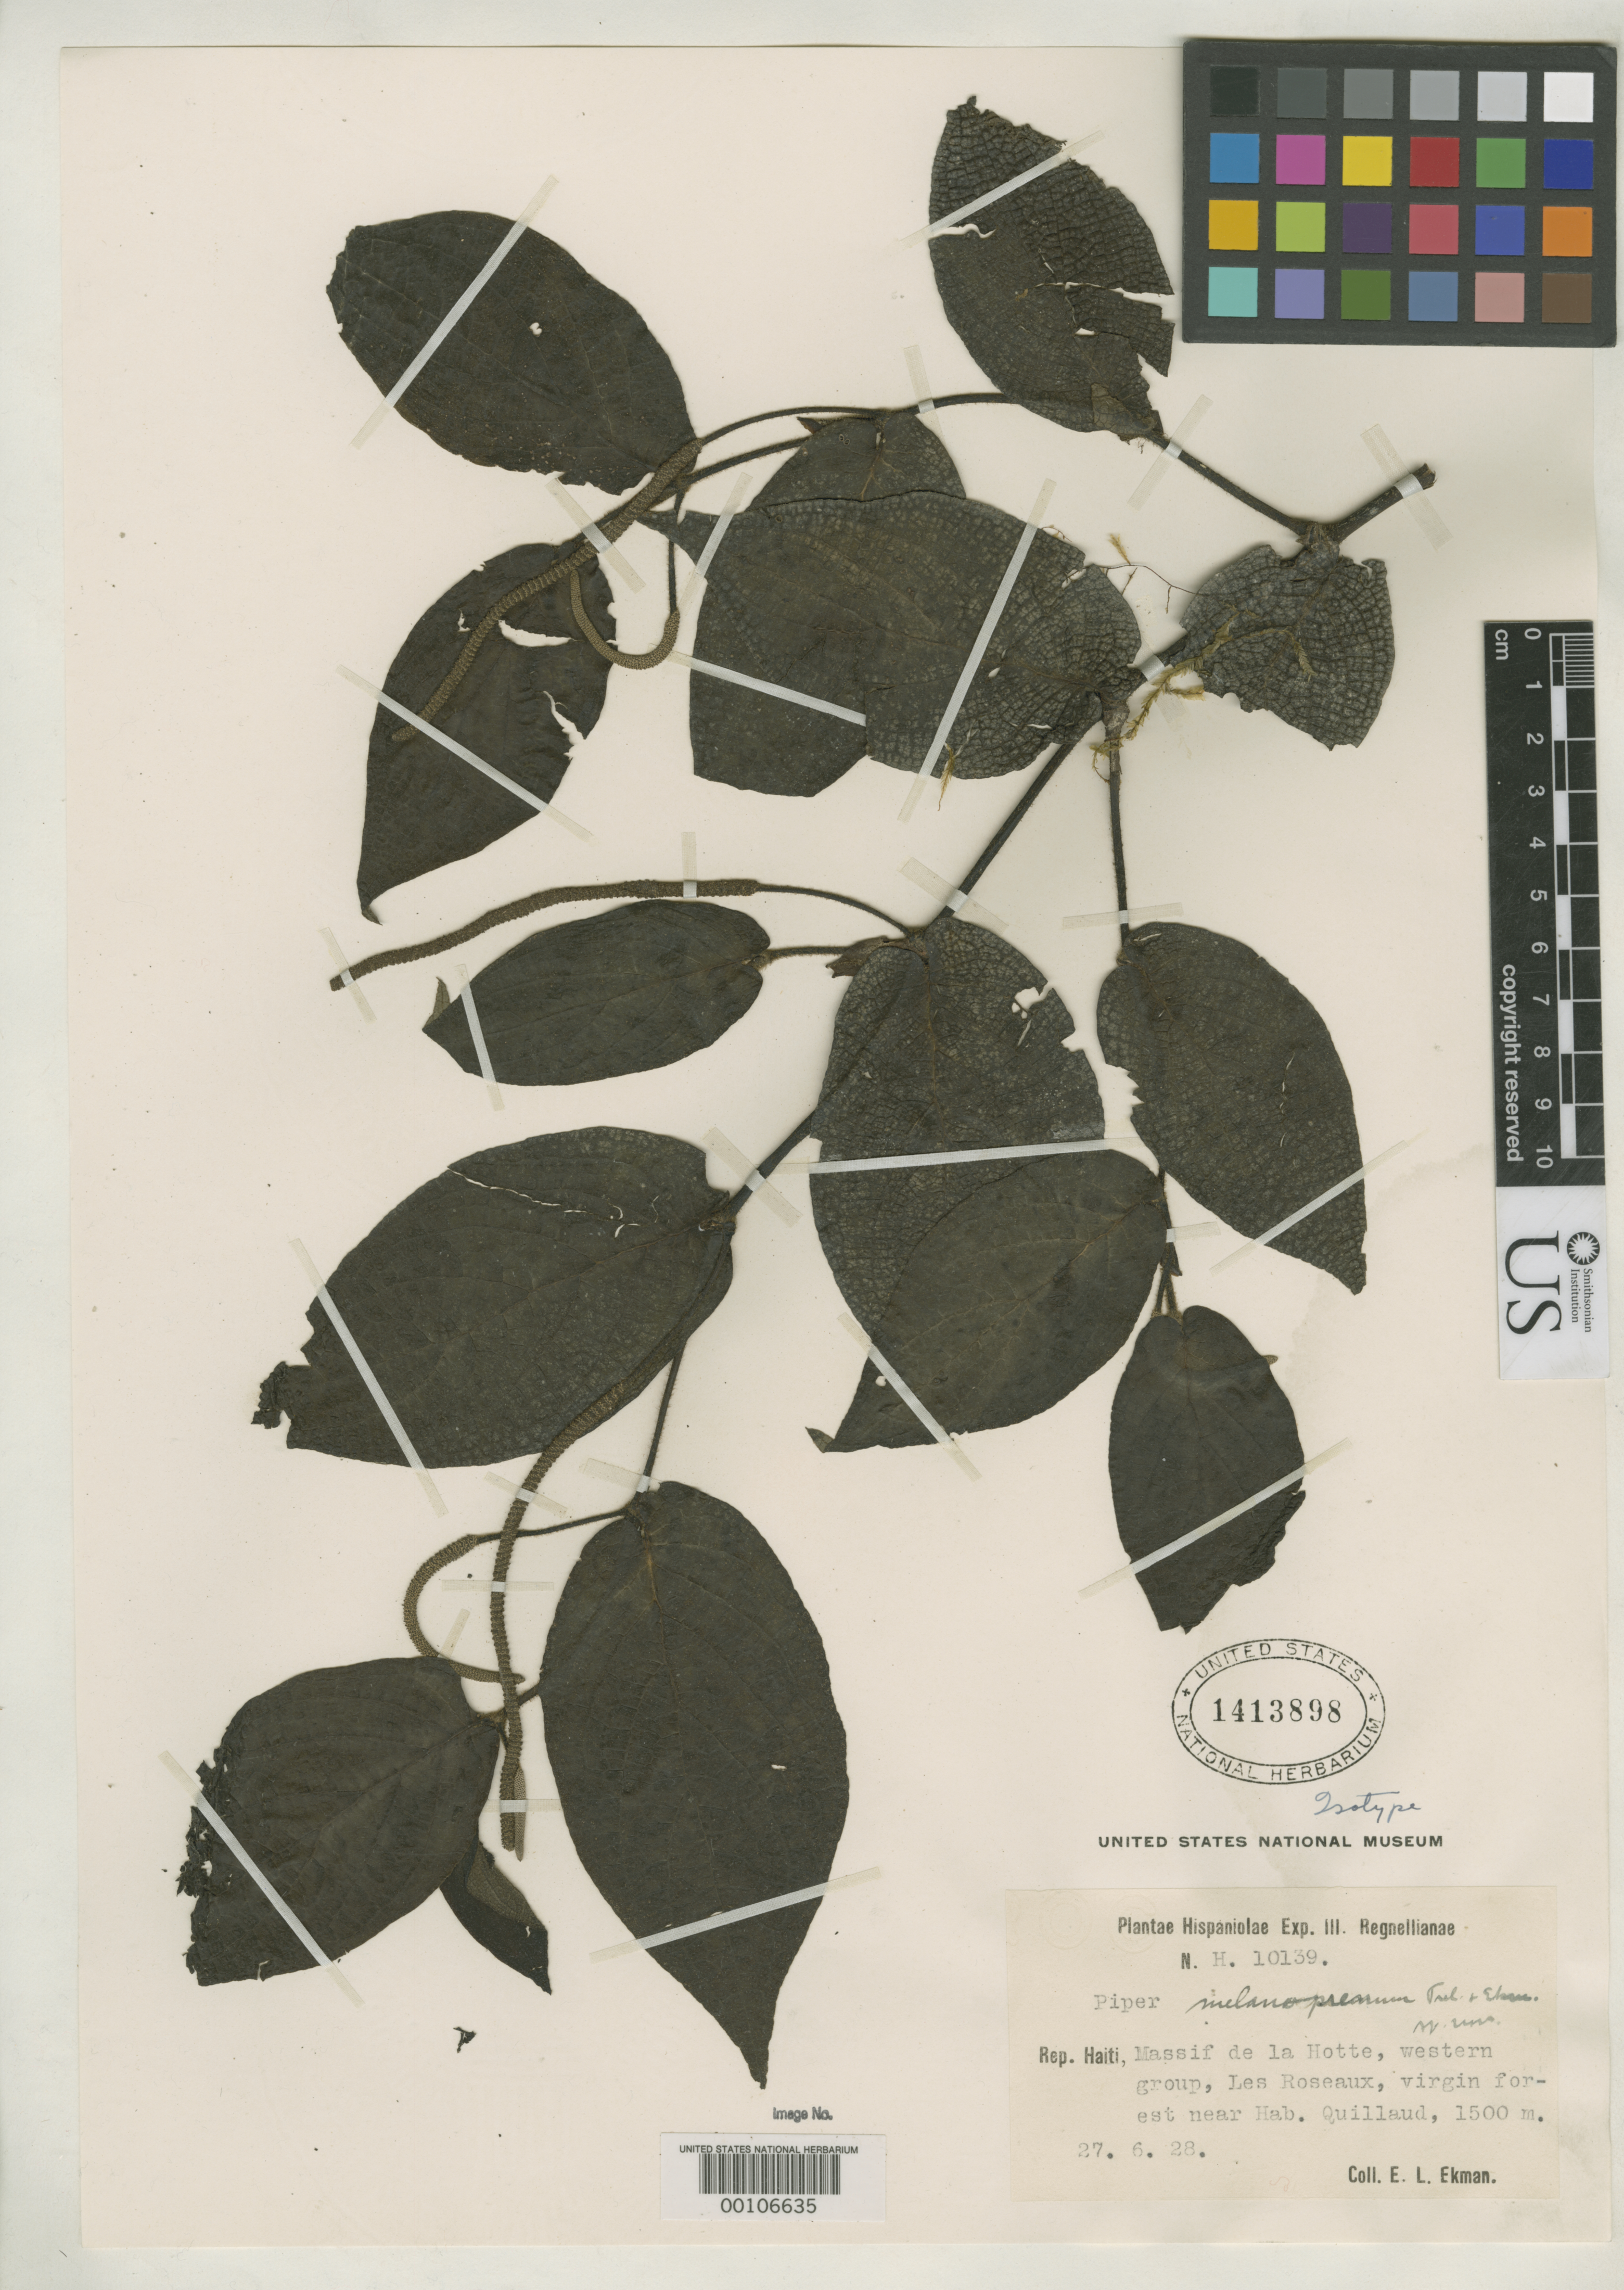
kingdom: Plantae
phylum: Tracheophyta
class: Magnoliopsida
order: Piperales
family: Piperaceae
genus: Piper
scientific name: Piper melanopremnum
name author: Trel. & Ekman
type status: Isotype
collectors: E. L. Ekman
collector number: H 10139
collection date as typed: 27 Jun 1928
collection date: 1928-06-27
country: Haiti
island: Hispaniola Island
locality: Massif de La Hotte, les Roseaux, near Quillaud.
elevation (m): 1500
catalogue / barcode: US 1413898